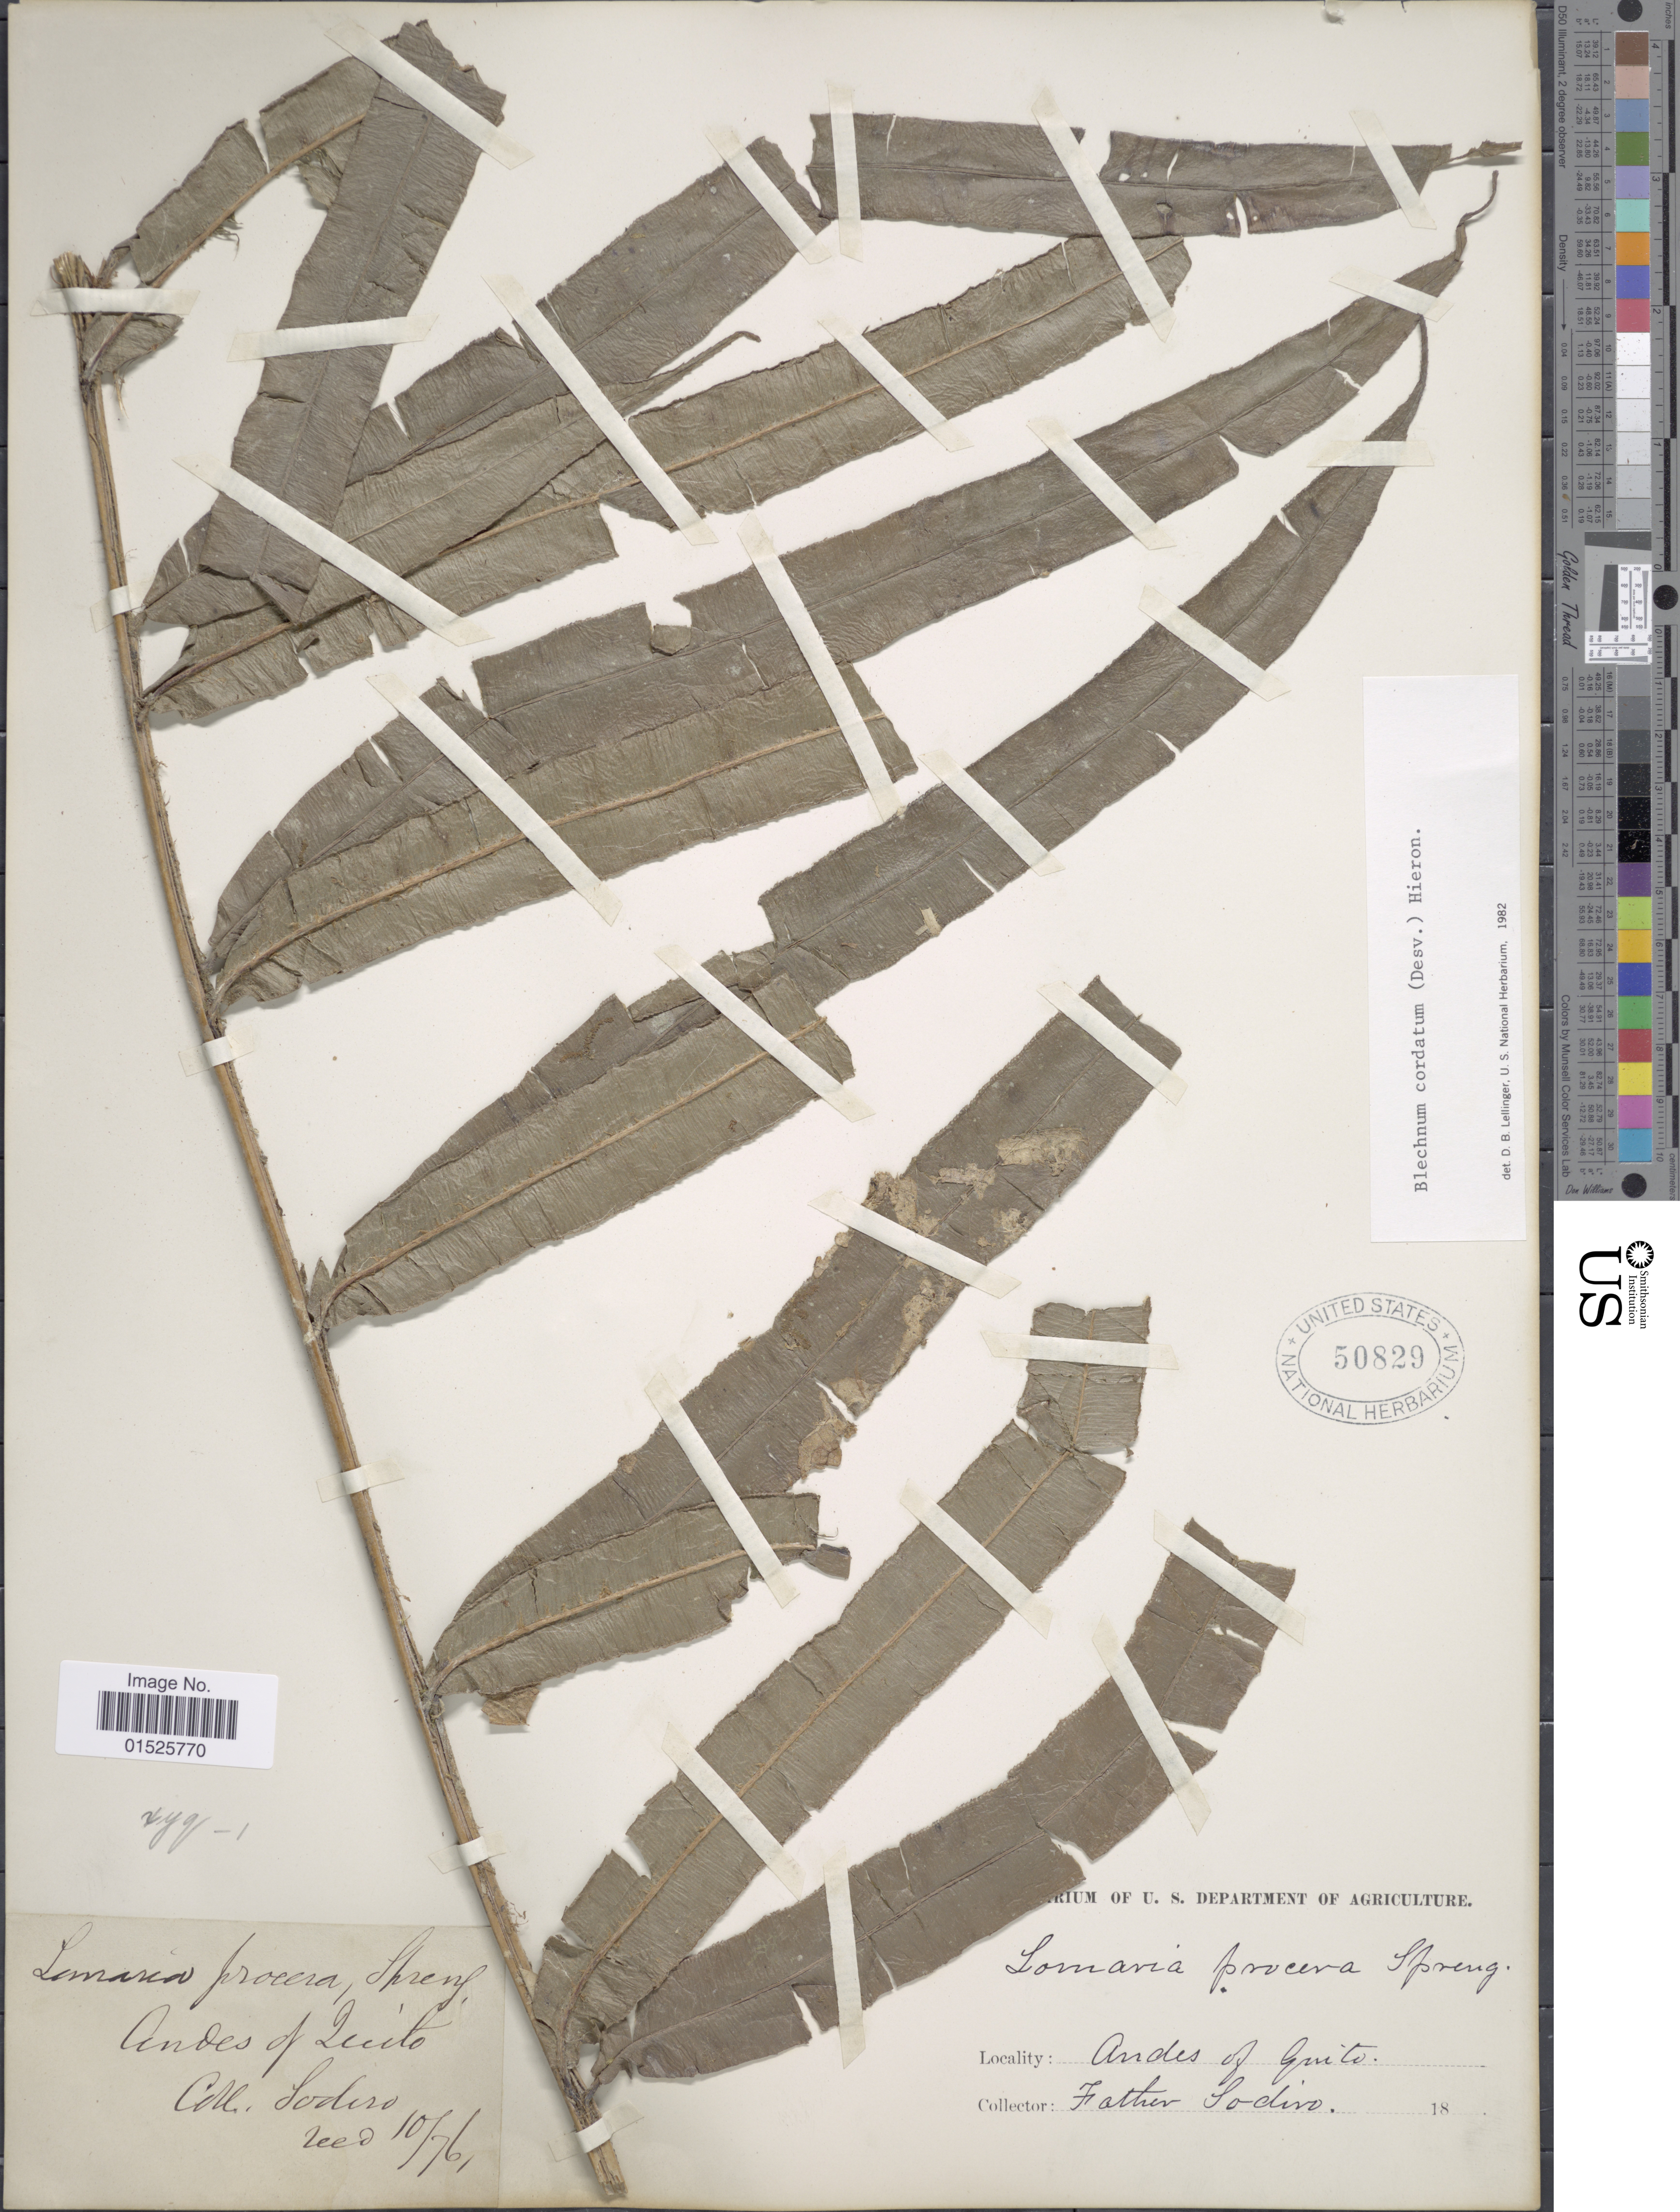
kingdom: Plantae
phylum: Tracheophyta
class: Polypodiopsida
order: Polypodiales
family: Blechnaceae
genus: Blechnum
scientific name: Blechnum cordatum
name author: (Desv.) Hieron.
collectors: Sodiro, --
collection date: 1876-10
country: Ecuador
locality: Andes of Quito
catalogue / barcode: US 50829